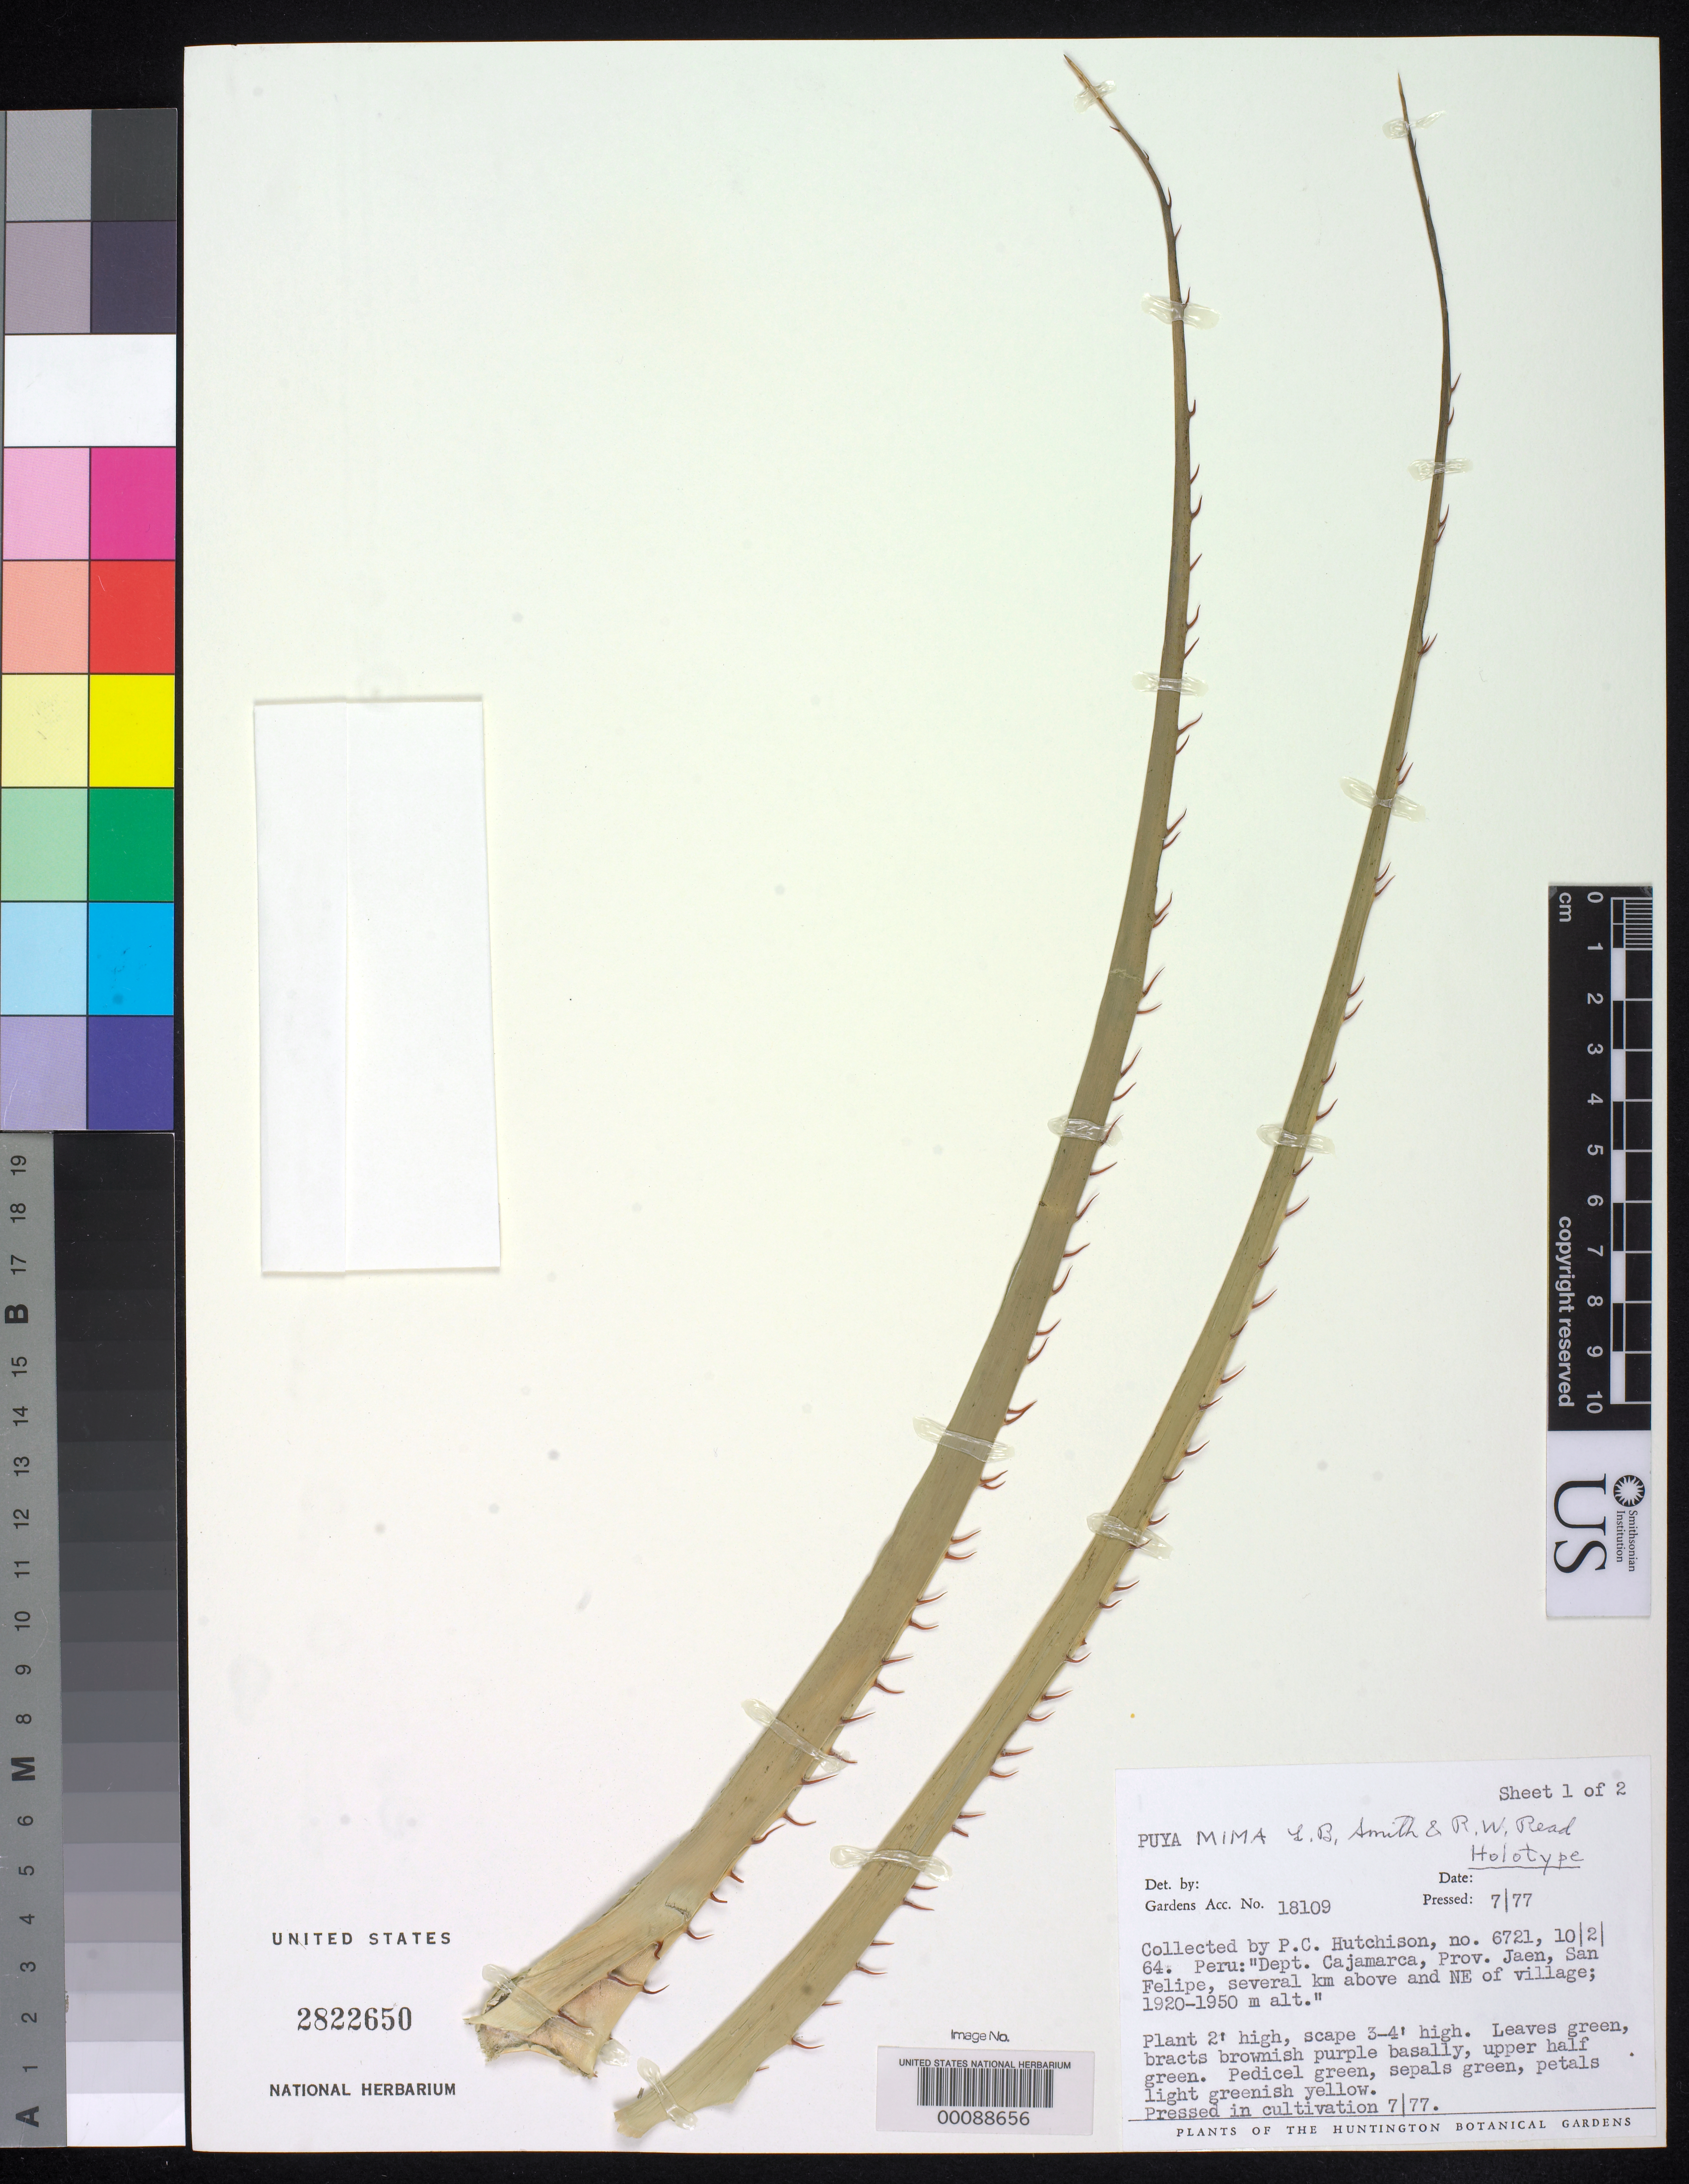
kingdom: Plantae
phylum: Tracheophyta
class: Liliopsida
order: Poales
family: Bromeliaceae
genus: Puya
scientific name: Puya mima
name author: L.B. Sm. & Read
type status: Holotype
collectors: P. C. Hutchison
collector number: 18109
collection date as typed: Jul 1977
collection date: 1977-07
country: Peru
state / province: Cajamarca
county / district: Jaén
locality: San Felipe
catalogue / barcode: US 2822650